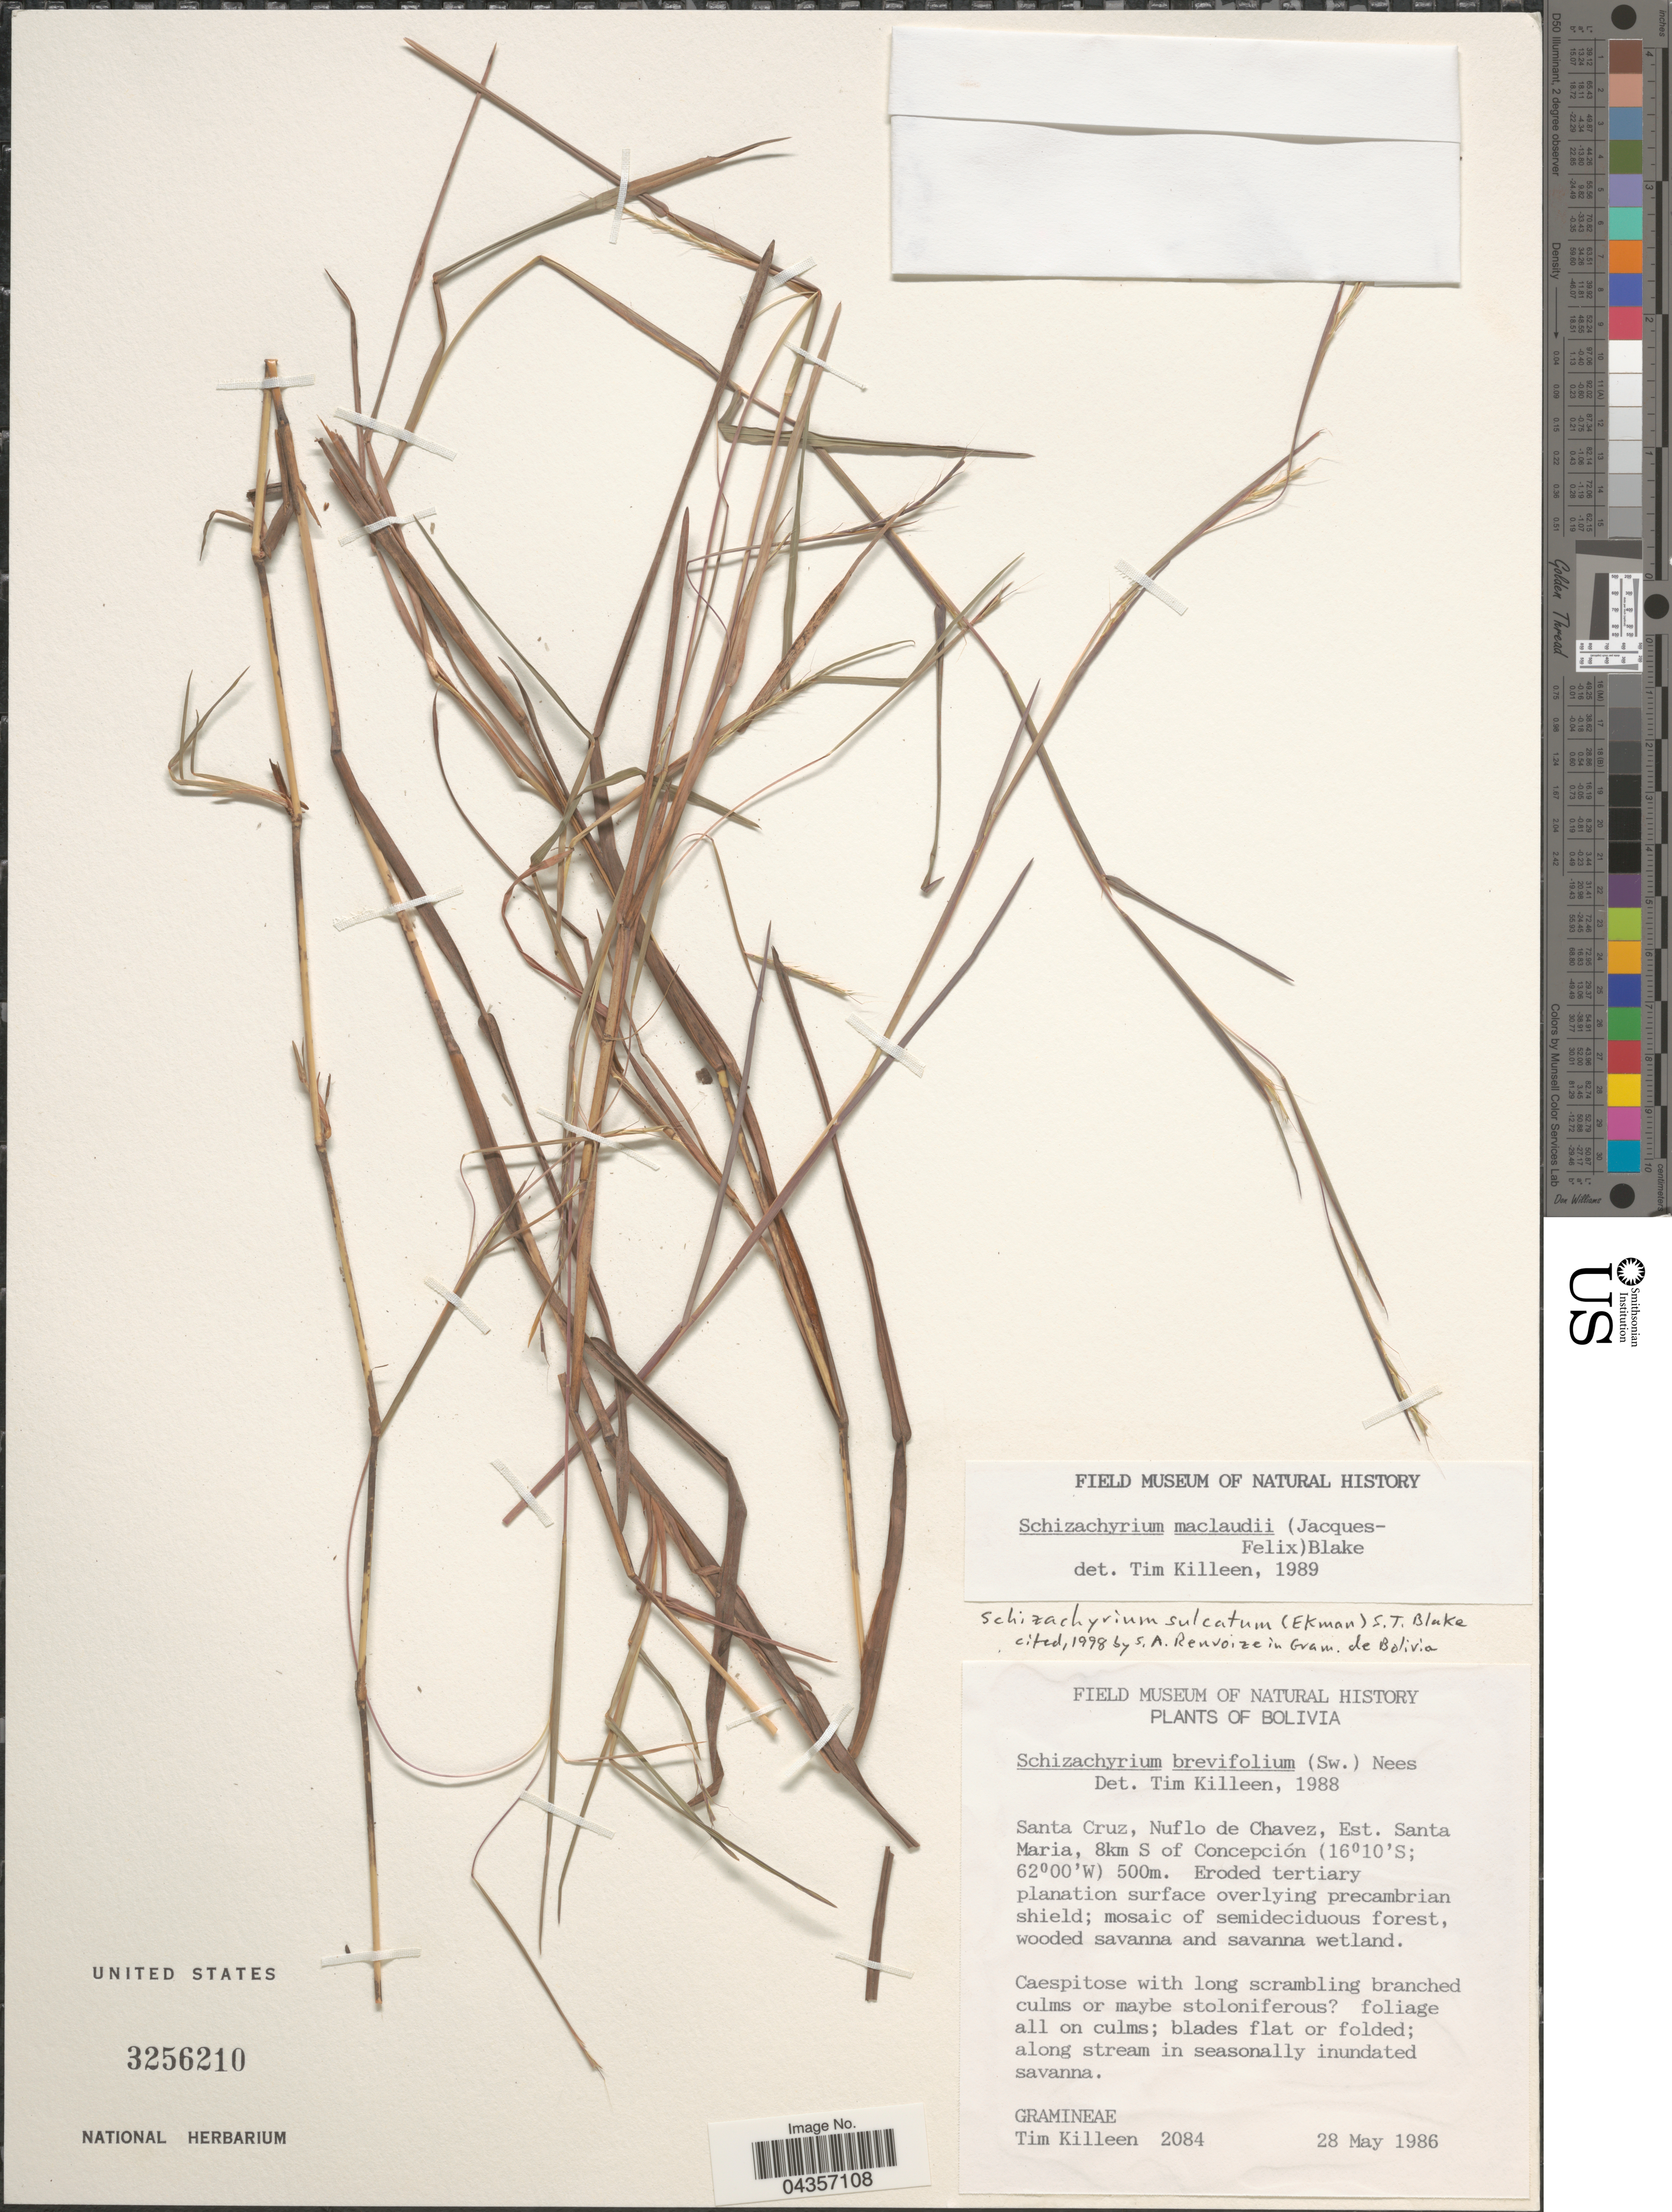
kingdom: Plantae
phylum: Tracheophyta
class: Liliopsida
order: Poales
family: Poaceae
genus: Schizachyrium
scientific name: Schizachyrium sulcatum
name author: (Ekman) S.T. Blake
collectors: T. J. Killeen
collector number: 2084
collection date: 1986-05-28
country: Bolivia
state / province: Santa Cruz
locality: Nuflo de Chavez, Est. Santa Maria, 8km S of Concepción.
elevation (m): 500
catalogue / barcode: US 3256210